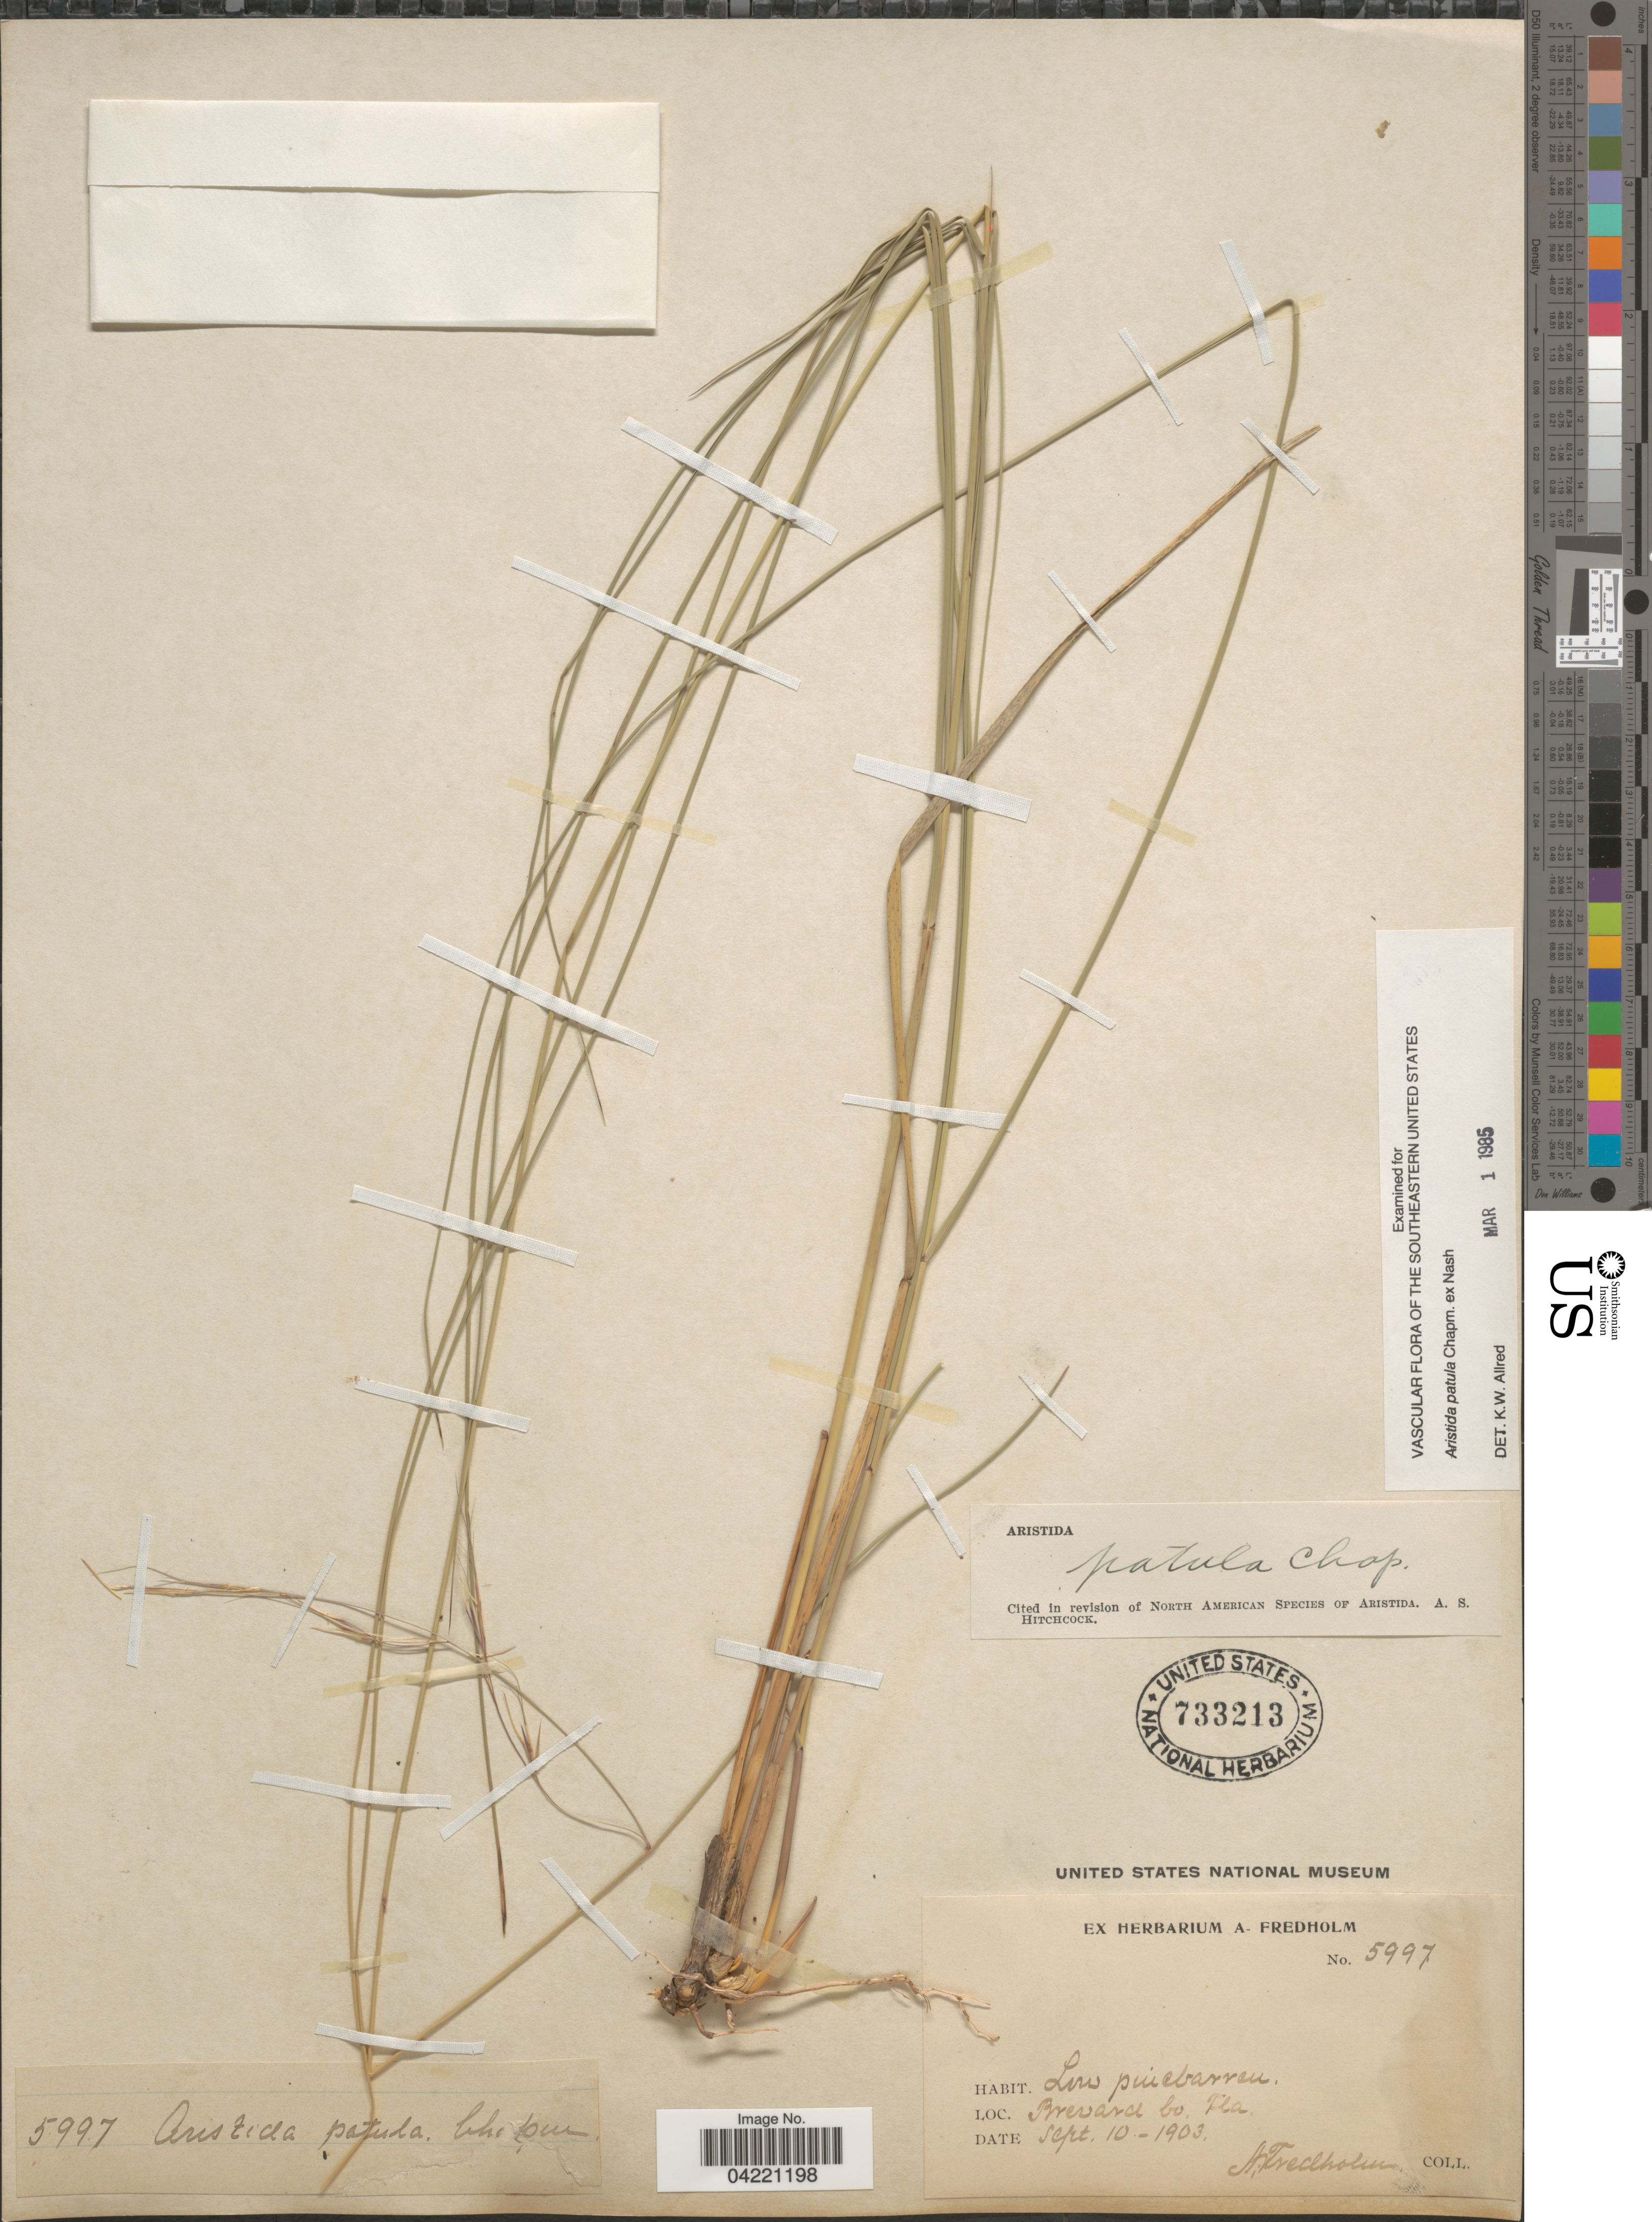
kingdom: Plantae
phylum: Tracheophyta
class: Liliopsida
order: Poales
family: Poaceae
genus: Aristida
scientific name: Aristida patula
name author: Chapm. ex Nash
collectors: A. Fredholm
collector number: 5997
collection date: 1903-09-10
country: United States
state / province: Florida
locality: Brevard Co.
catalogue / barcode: US 733213